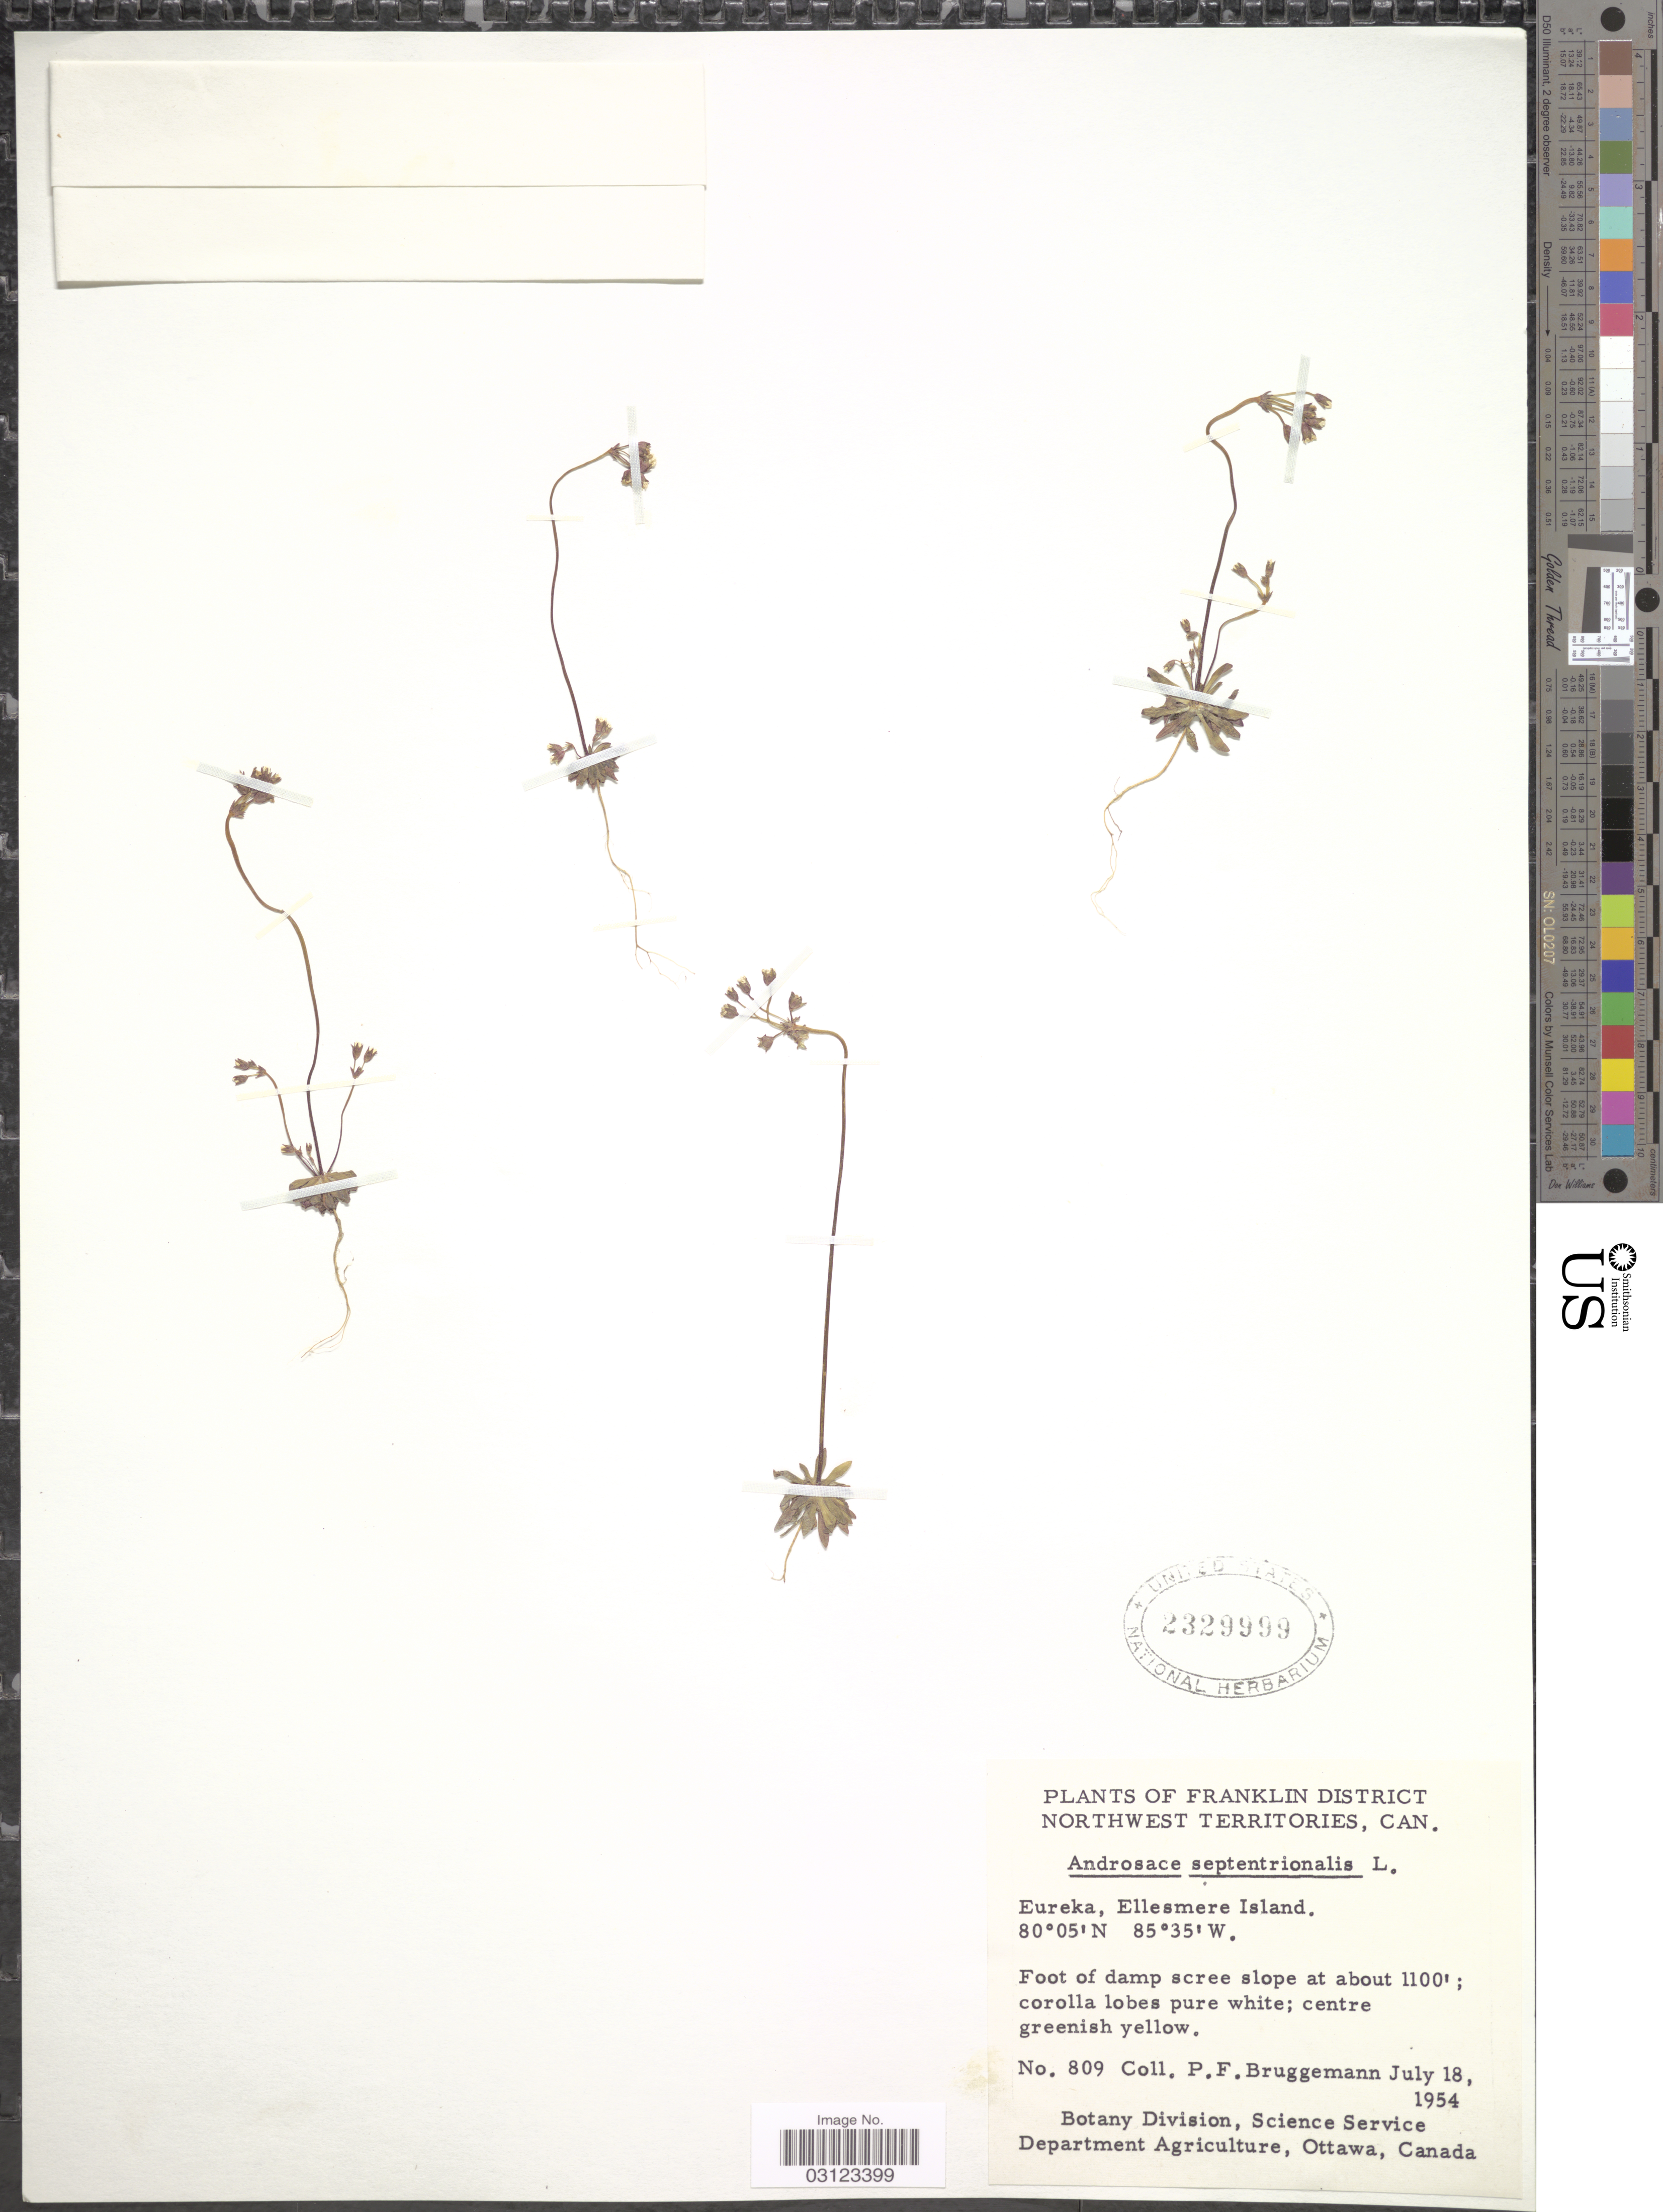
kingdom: Plantae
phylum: Tracheophyta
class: Magnoliopsida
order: Ericales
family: Primulaceae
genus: Androsace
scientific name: Androsace septentrionalis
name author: L.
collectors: P. Bruggemann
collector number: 809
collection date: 1954-07-18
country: Canada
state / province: Northwest Territories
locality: Franklin District. Eureka, Ellesmere Island.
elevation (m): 335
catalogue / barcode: US 2329999